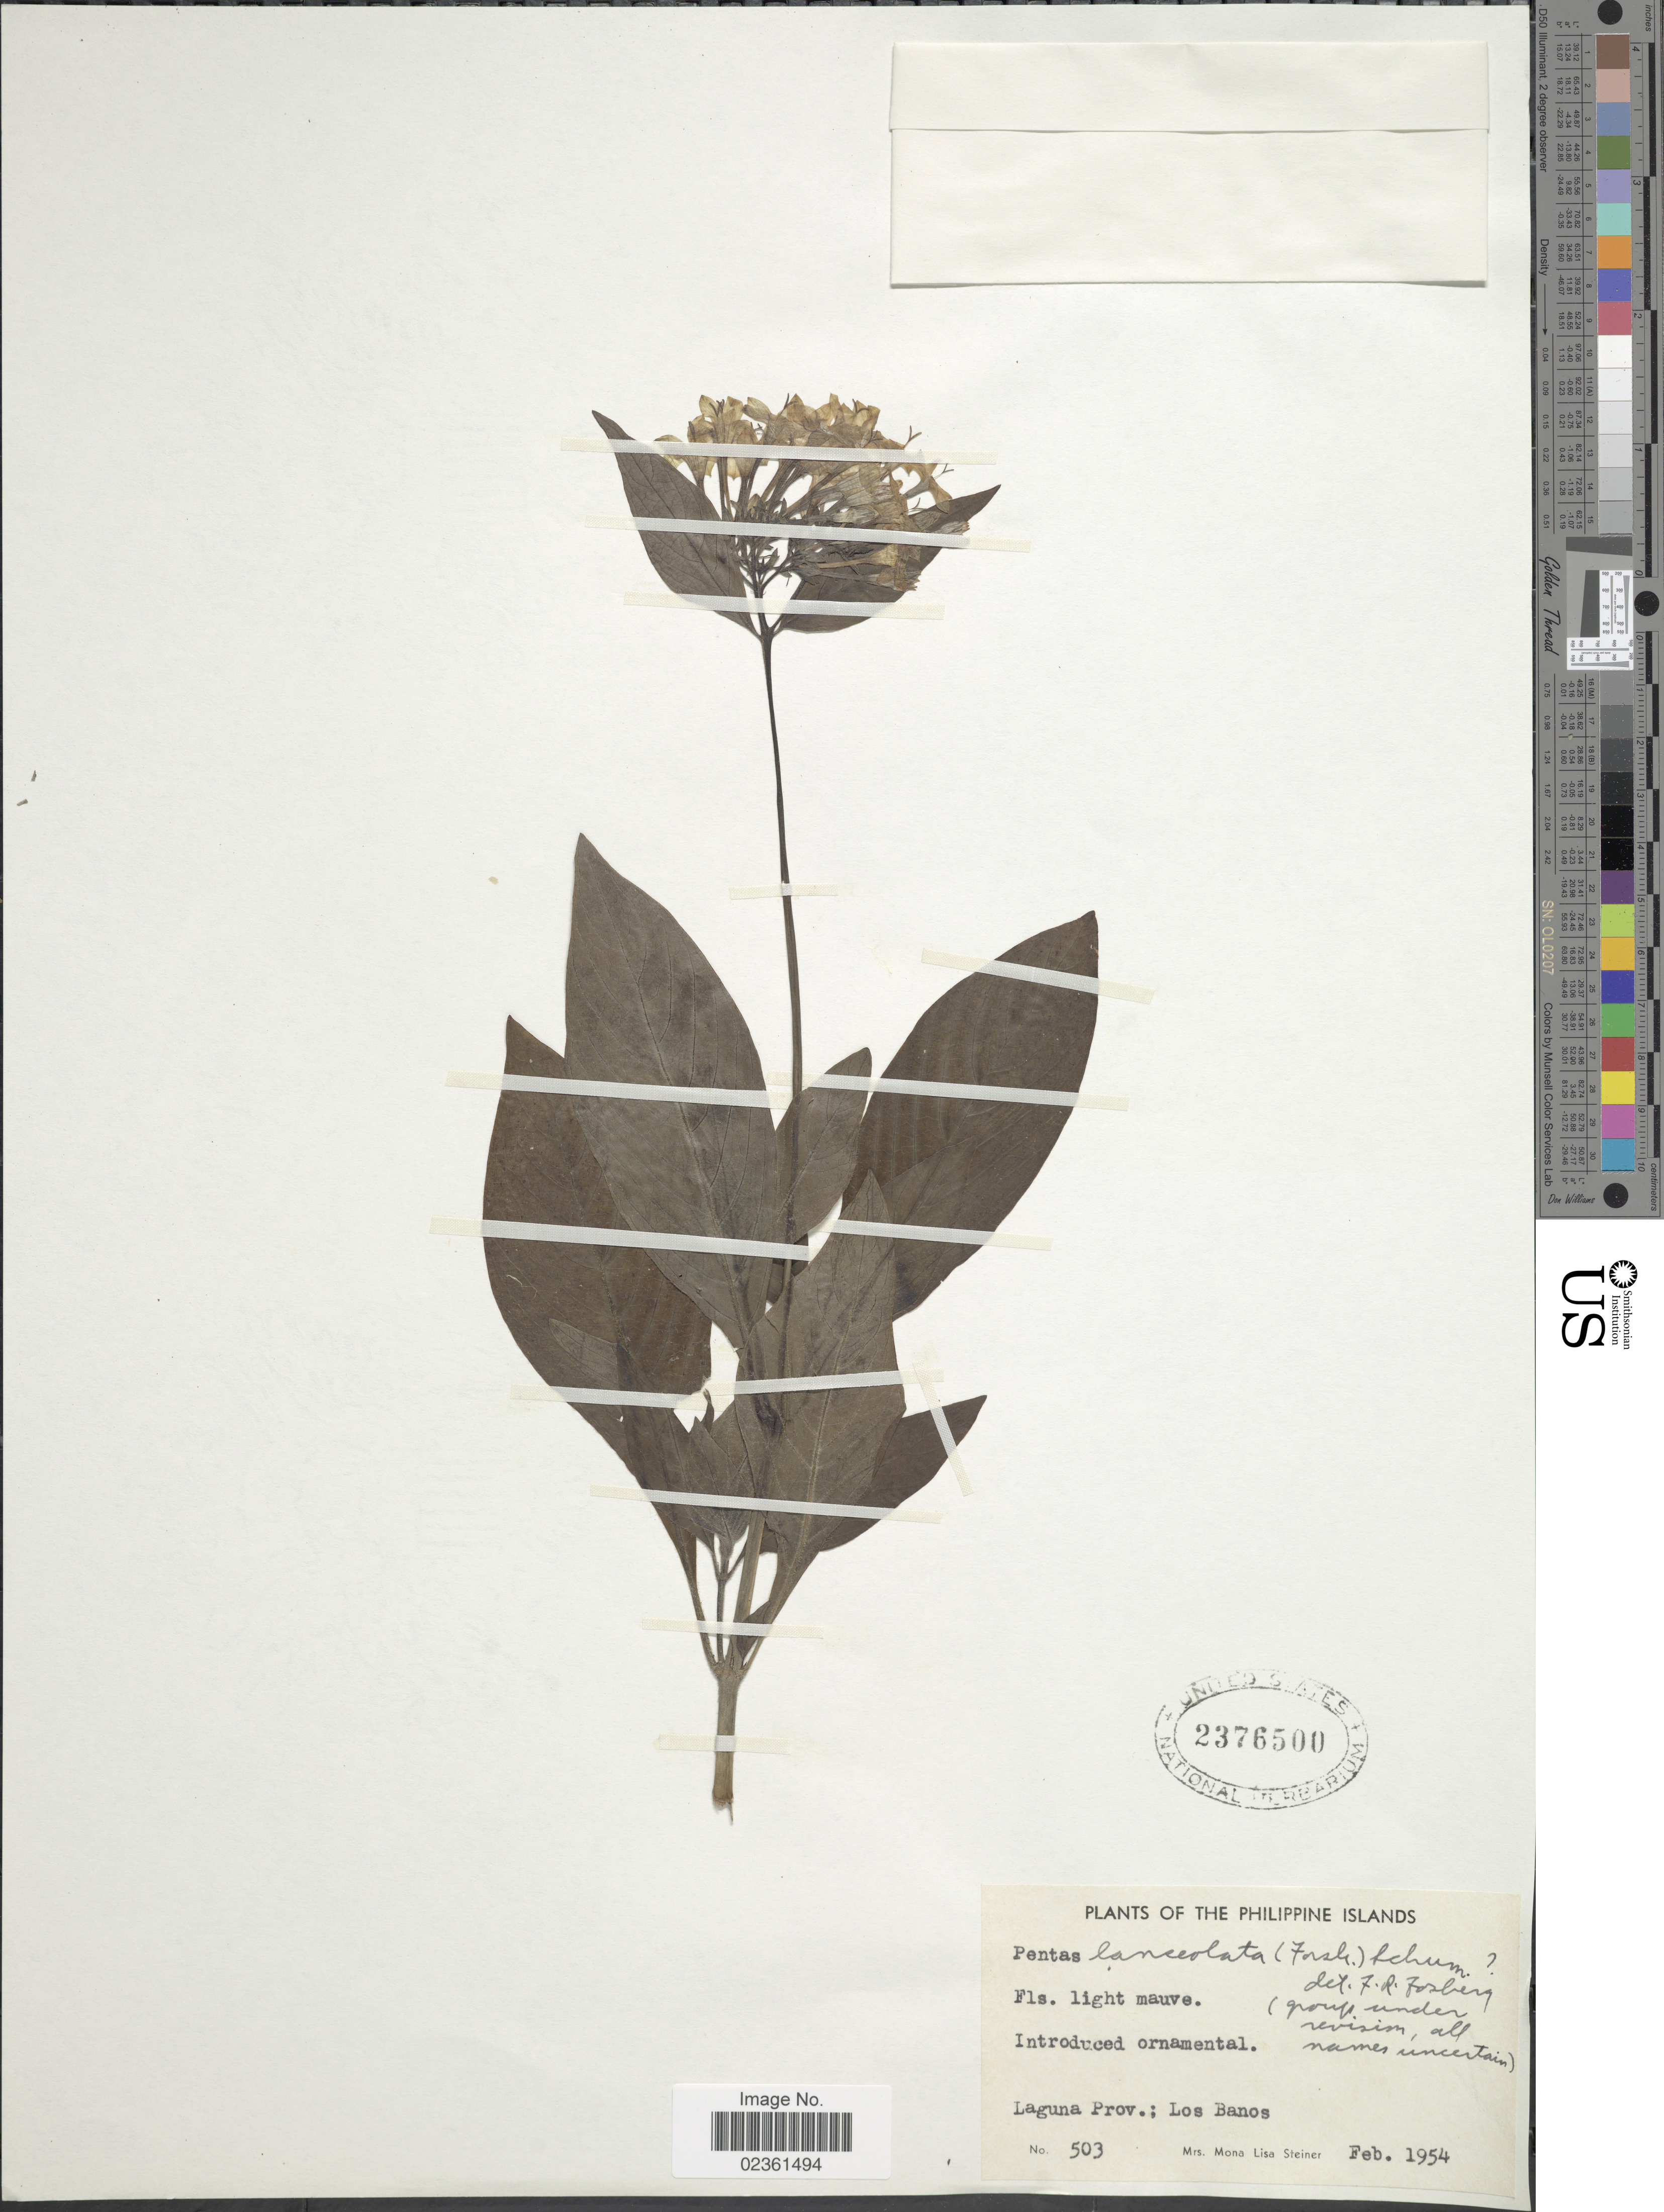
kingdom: Plantae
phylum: Tracheophyta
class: Magnoliopsida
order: Gentianales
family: Rubiaceae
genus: Pentas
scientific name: Pentas lanceolata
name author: (Forssk.) Deflers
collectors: M. Steiner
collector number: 503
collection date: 1954-02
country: Philippines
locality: The Philippine Islands, Laguna Prov.: Los Banos.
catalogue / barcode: US 2376500